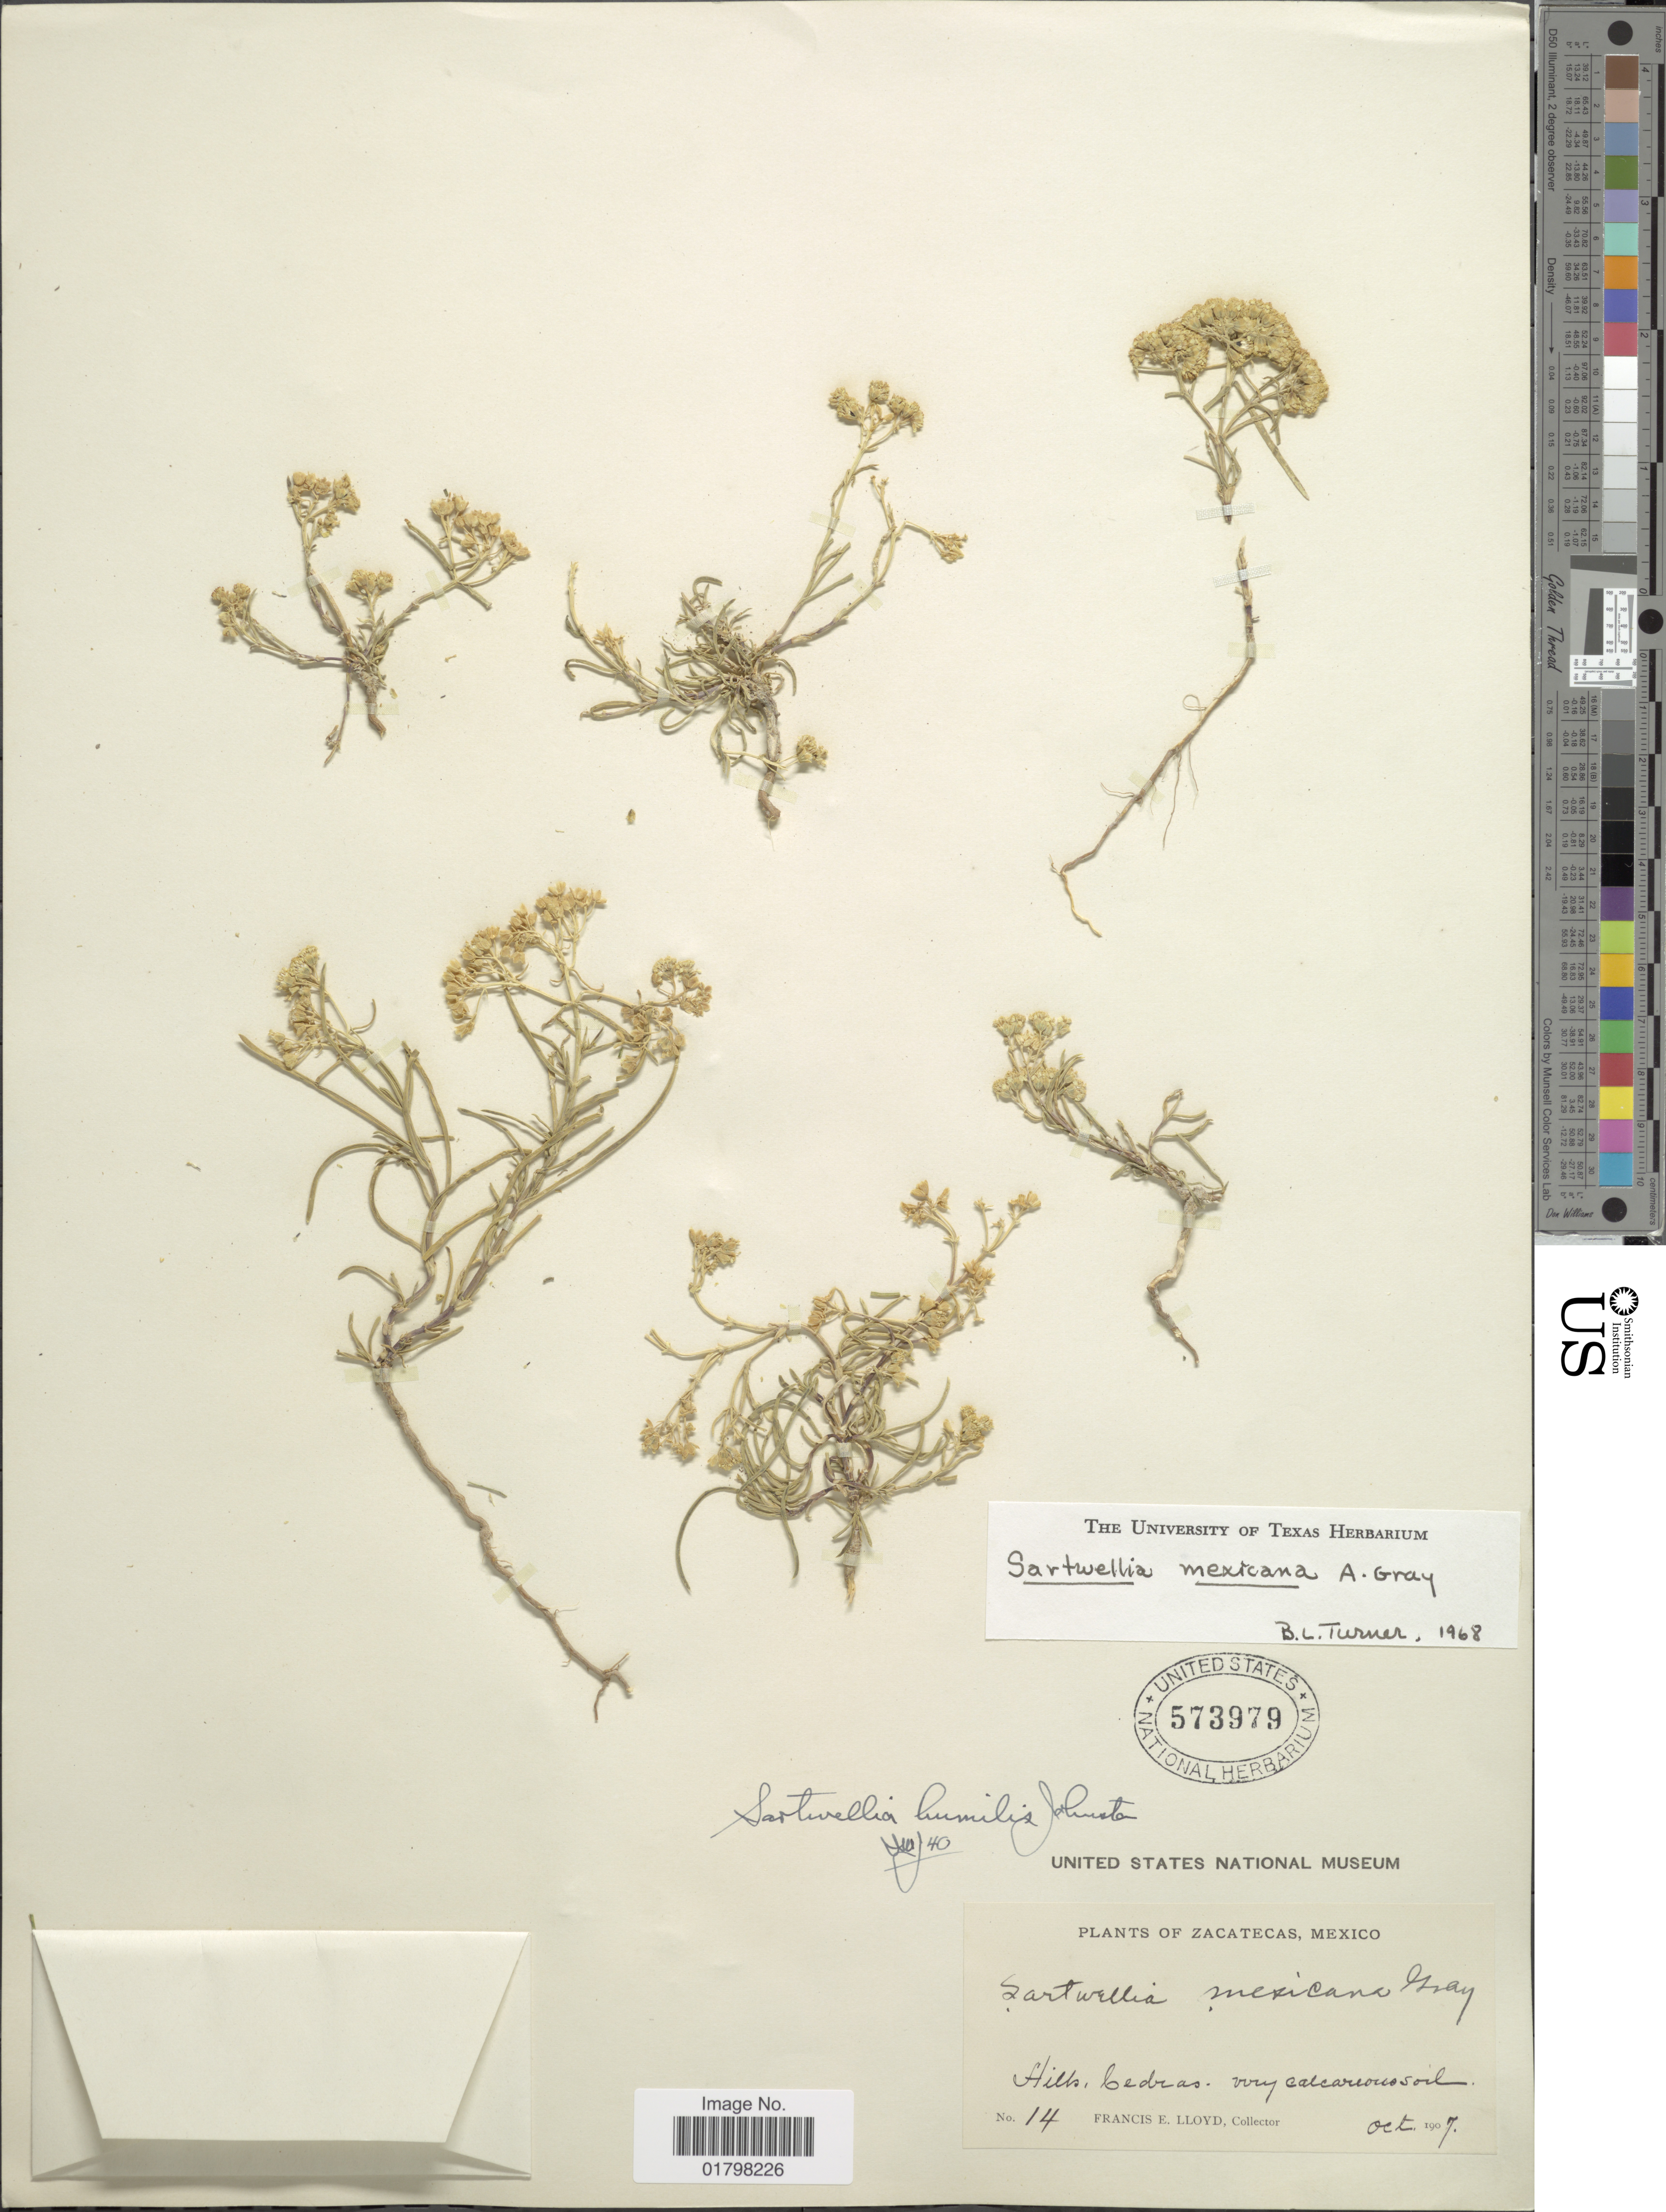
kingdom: Plantae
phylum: Tracheophyta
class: Magnoliopsida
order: Asterales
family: Asteraceae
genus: Sartwellia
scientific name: Sartwellia mexicana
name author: A. Gray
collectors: Lloyd, C. E.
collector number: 14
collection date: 1907-10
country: Mexico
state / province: Zacatecas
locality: Hills Cedras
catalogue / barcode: US 573979